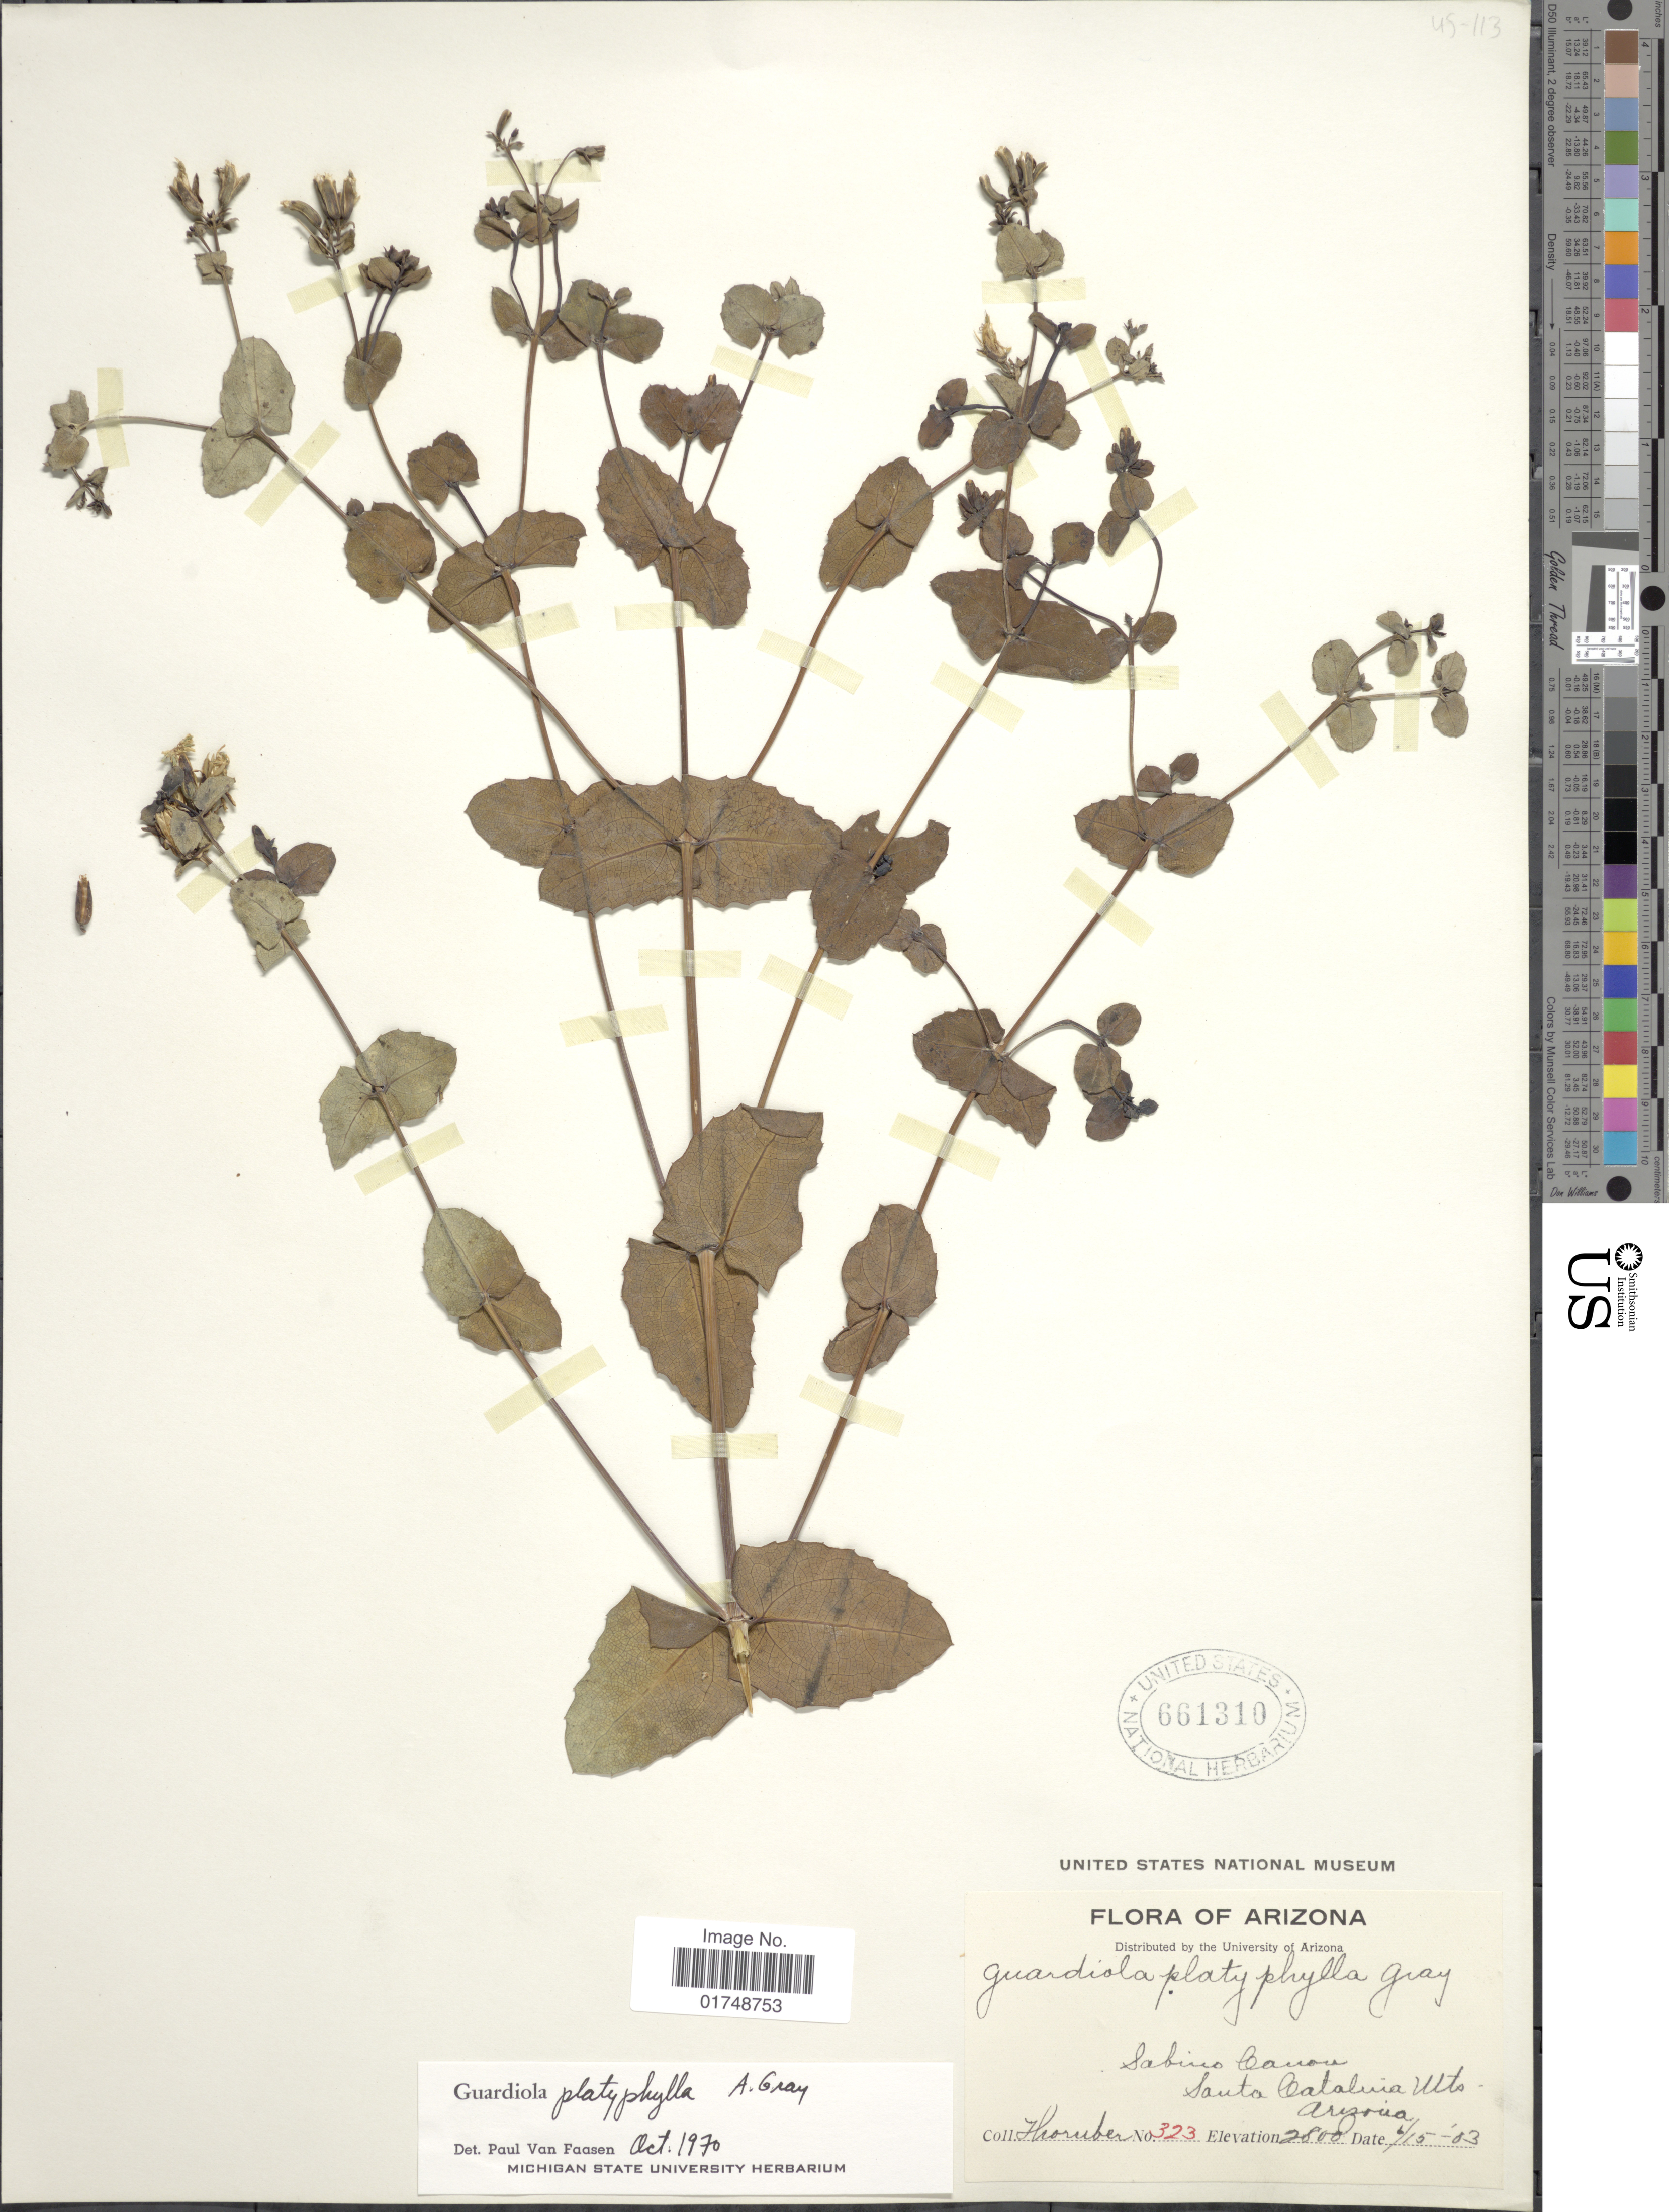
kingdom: Plantae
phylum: Tracheophyta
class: Magnoliopsida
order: Asterales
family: Asteraceae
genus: Guardiola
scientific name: Guardiola platyphylla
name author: A. Gray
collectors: J. Thornber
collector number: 323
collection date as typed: Transcribed d/m/y: 15/6/03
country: United States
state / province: Arizona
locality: Sabino Canon. Santa Catalina Mts.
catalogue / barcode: US 661310